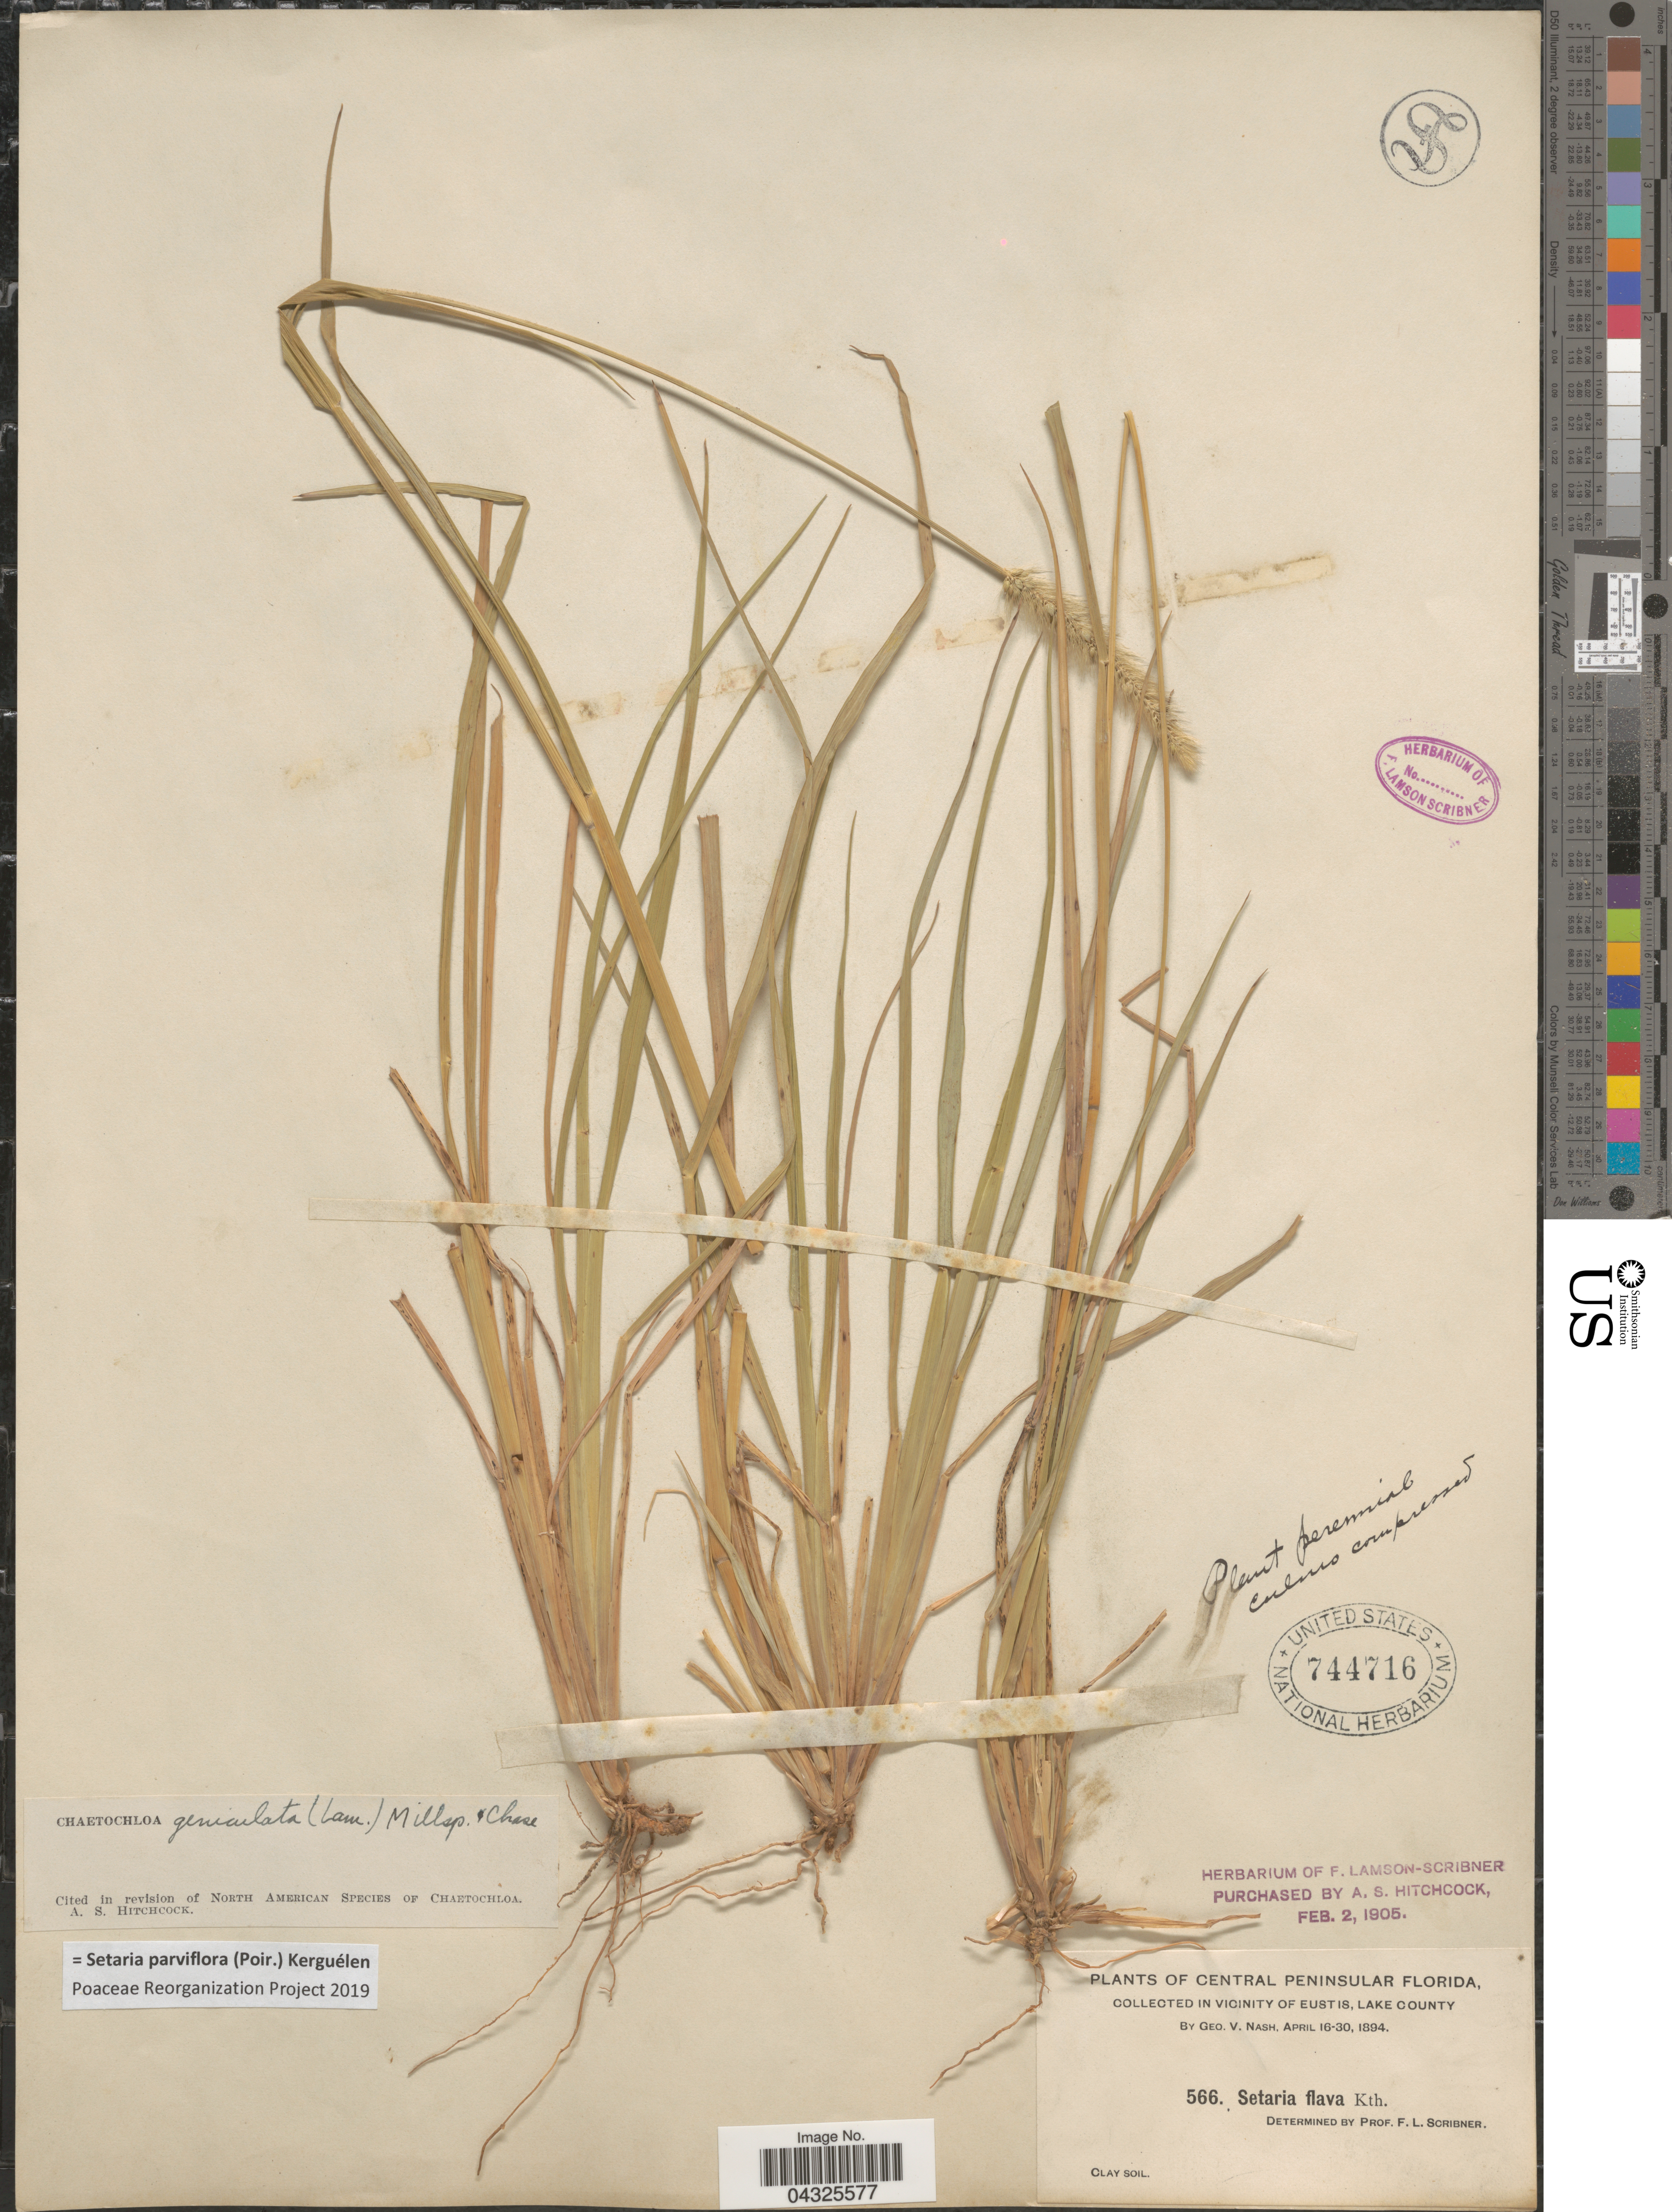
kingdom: Plantae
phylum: Tracheophyta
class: Liliopsida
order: Poales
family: Poaceae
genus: Setaria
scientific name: Setaria parviflora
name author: (Poir.) Kerguélen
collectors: G. V. Nash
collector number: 566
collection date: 1894-04-16/1894-04-30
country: United States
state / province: Florida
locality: Central Peninsular Florida. In vicinity of Eustis, Lake County.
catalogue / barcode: US 744716